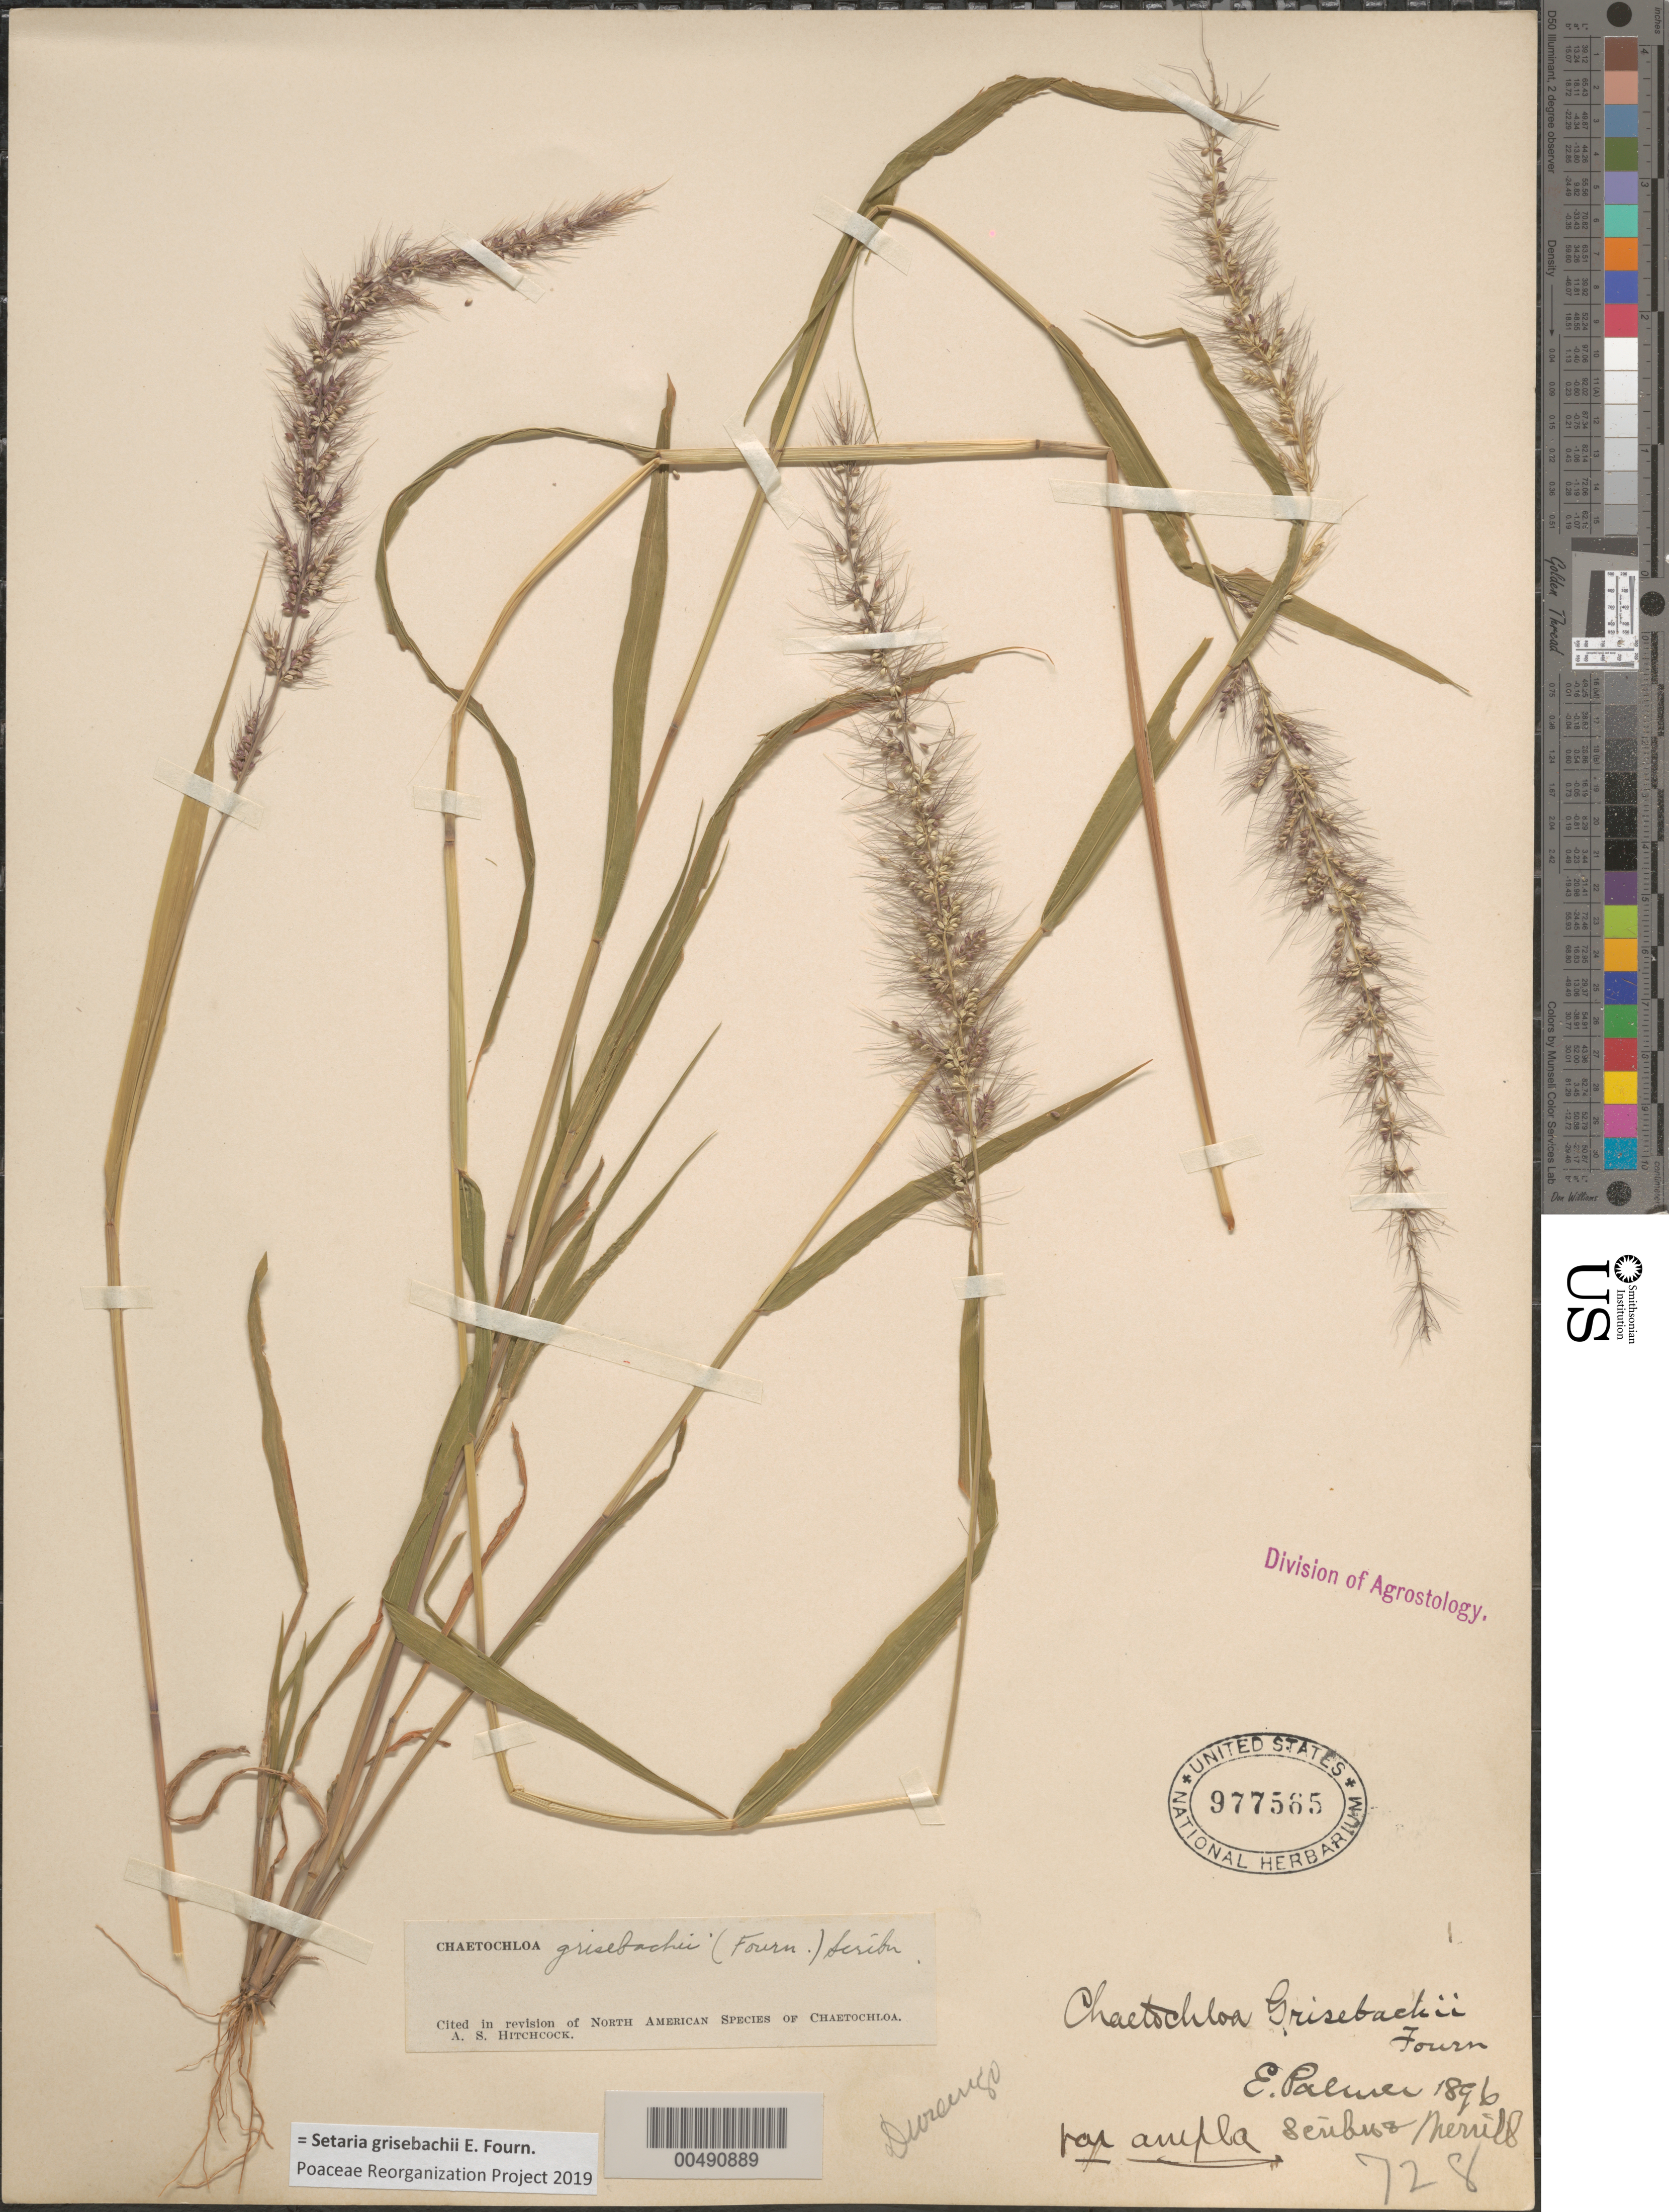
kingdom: Plantae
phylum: Tracheophyta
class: Liliopsida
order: Poales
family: Poaceae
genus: Setaria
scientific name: Setaria grisebachii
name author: E. Fourn.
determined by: Poaceae Reorganization Project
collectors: E. Palmer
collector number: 728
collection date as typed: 1896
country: Mexico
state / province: Durango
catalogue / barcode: US 977565